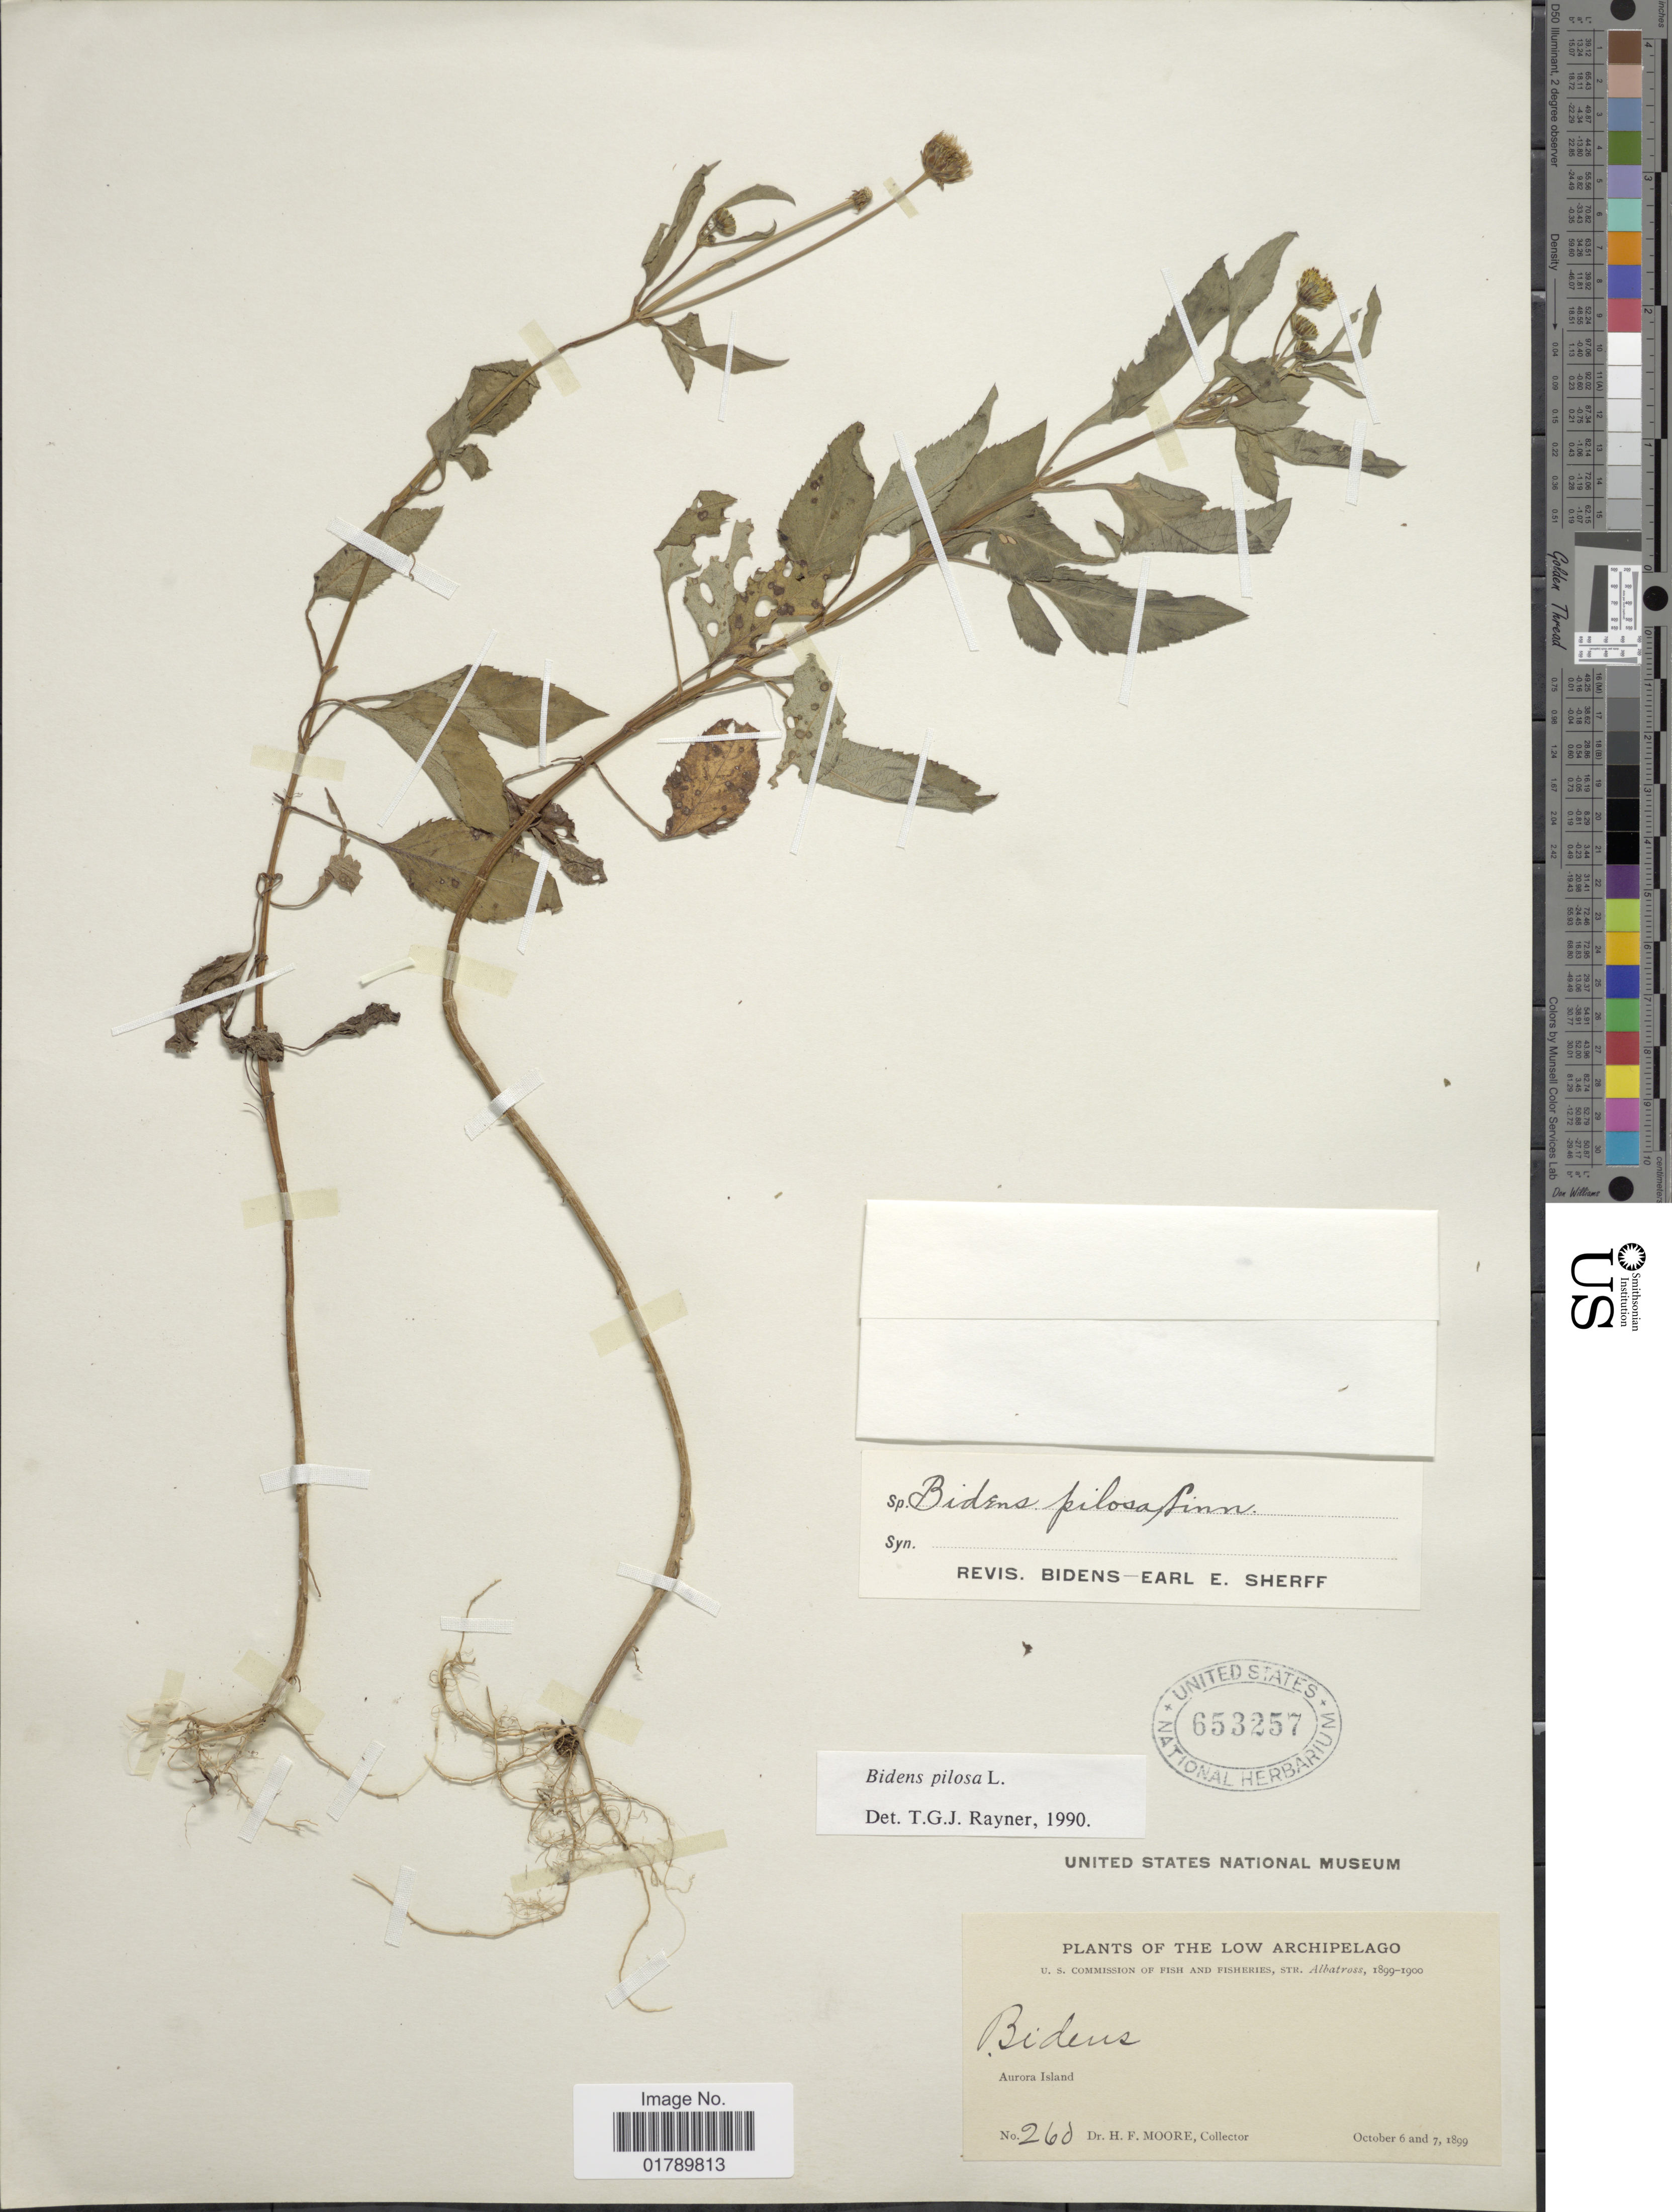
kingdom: Plantae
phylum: Tracheophyta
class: Magnoliopsida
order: Asterales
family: Asteraceae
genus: Bidens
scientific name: Bidens pilosa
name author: L.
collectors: H. F. Moore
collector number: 260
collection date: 1899-10-06/1899-10-07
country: French Polynesia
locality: The Low Archipelago. Aurora Island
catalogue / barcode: US 653257